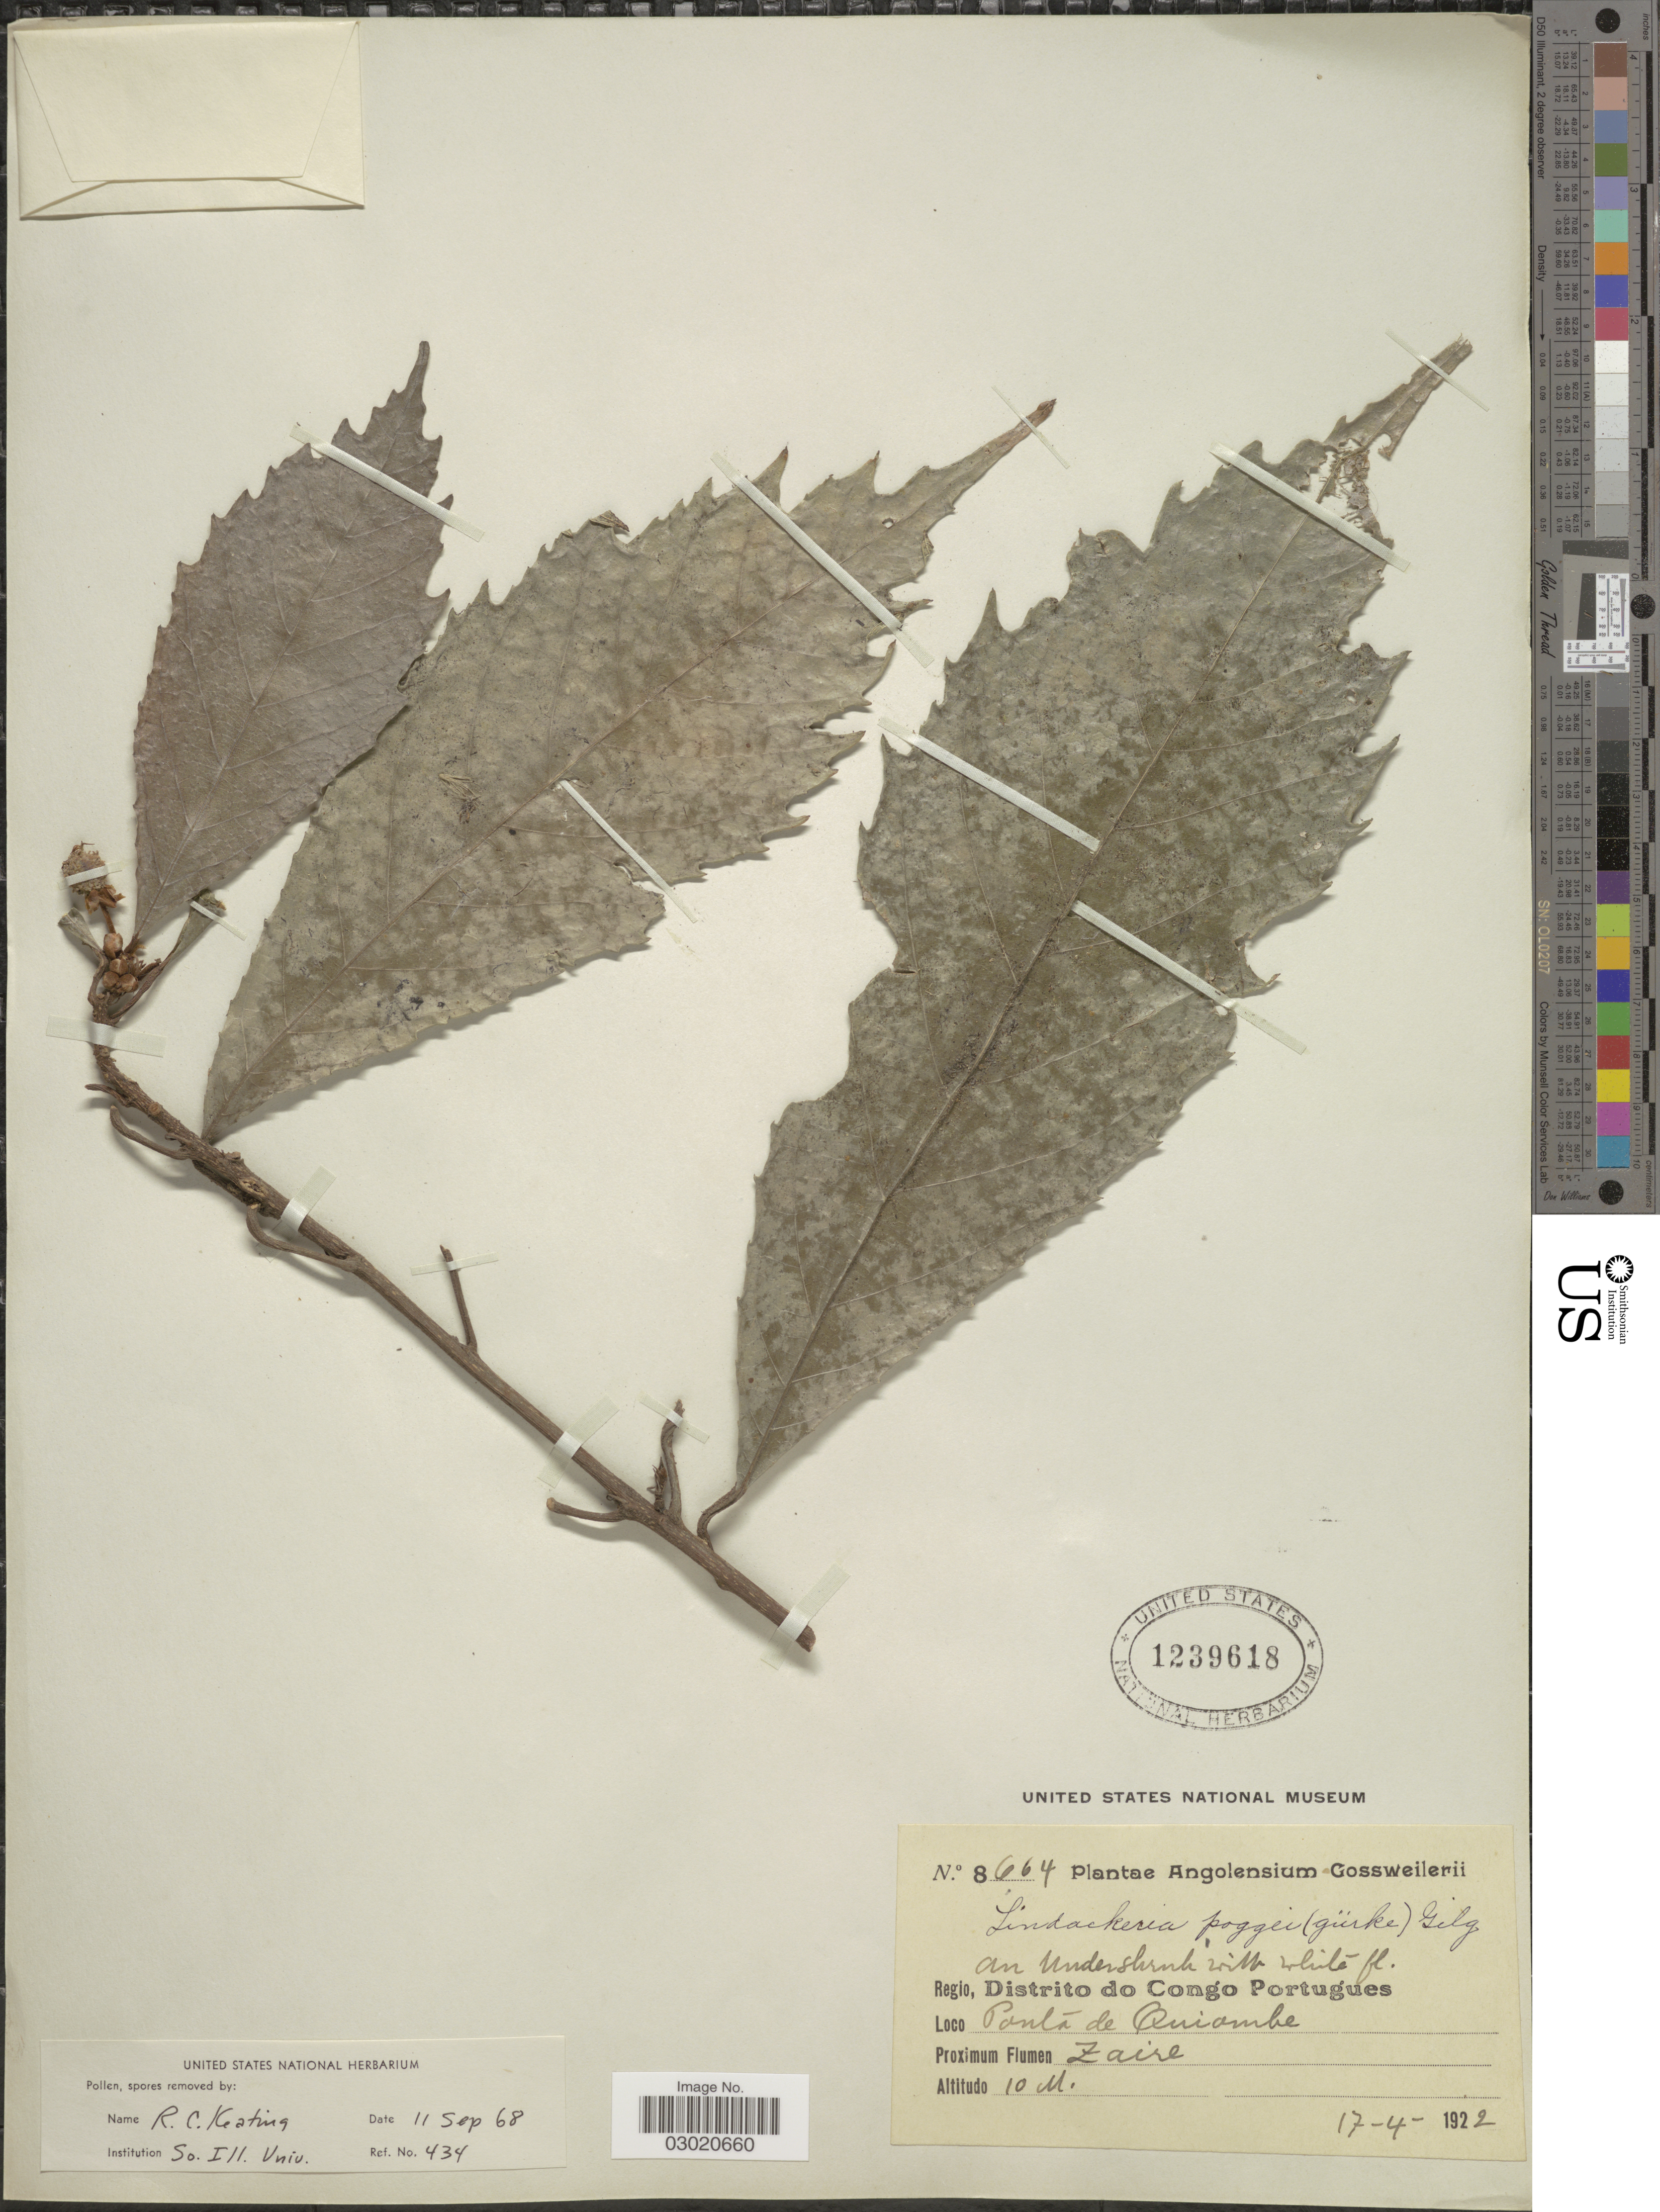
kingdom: Plantae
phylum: Tracheophyta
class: Magnoliopsida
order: Malpighiales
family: Salicaceae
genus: Oncoba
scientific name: Oncoba poggei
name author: Gürke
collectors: -. Gossweiler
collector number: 8664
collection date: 1922-04-17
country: Angola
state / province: Zaire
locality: Regio, Distrito do Congo Portugues, Ponta de Quiambe, Zaire.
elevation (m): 10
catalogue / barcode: US 1239618